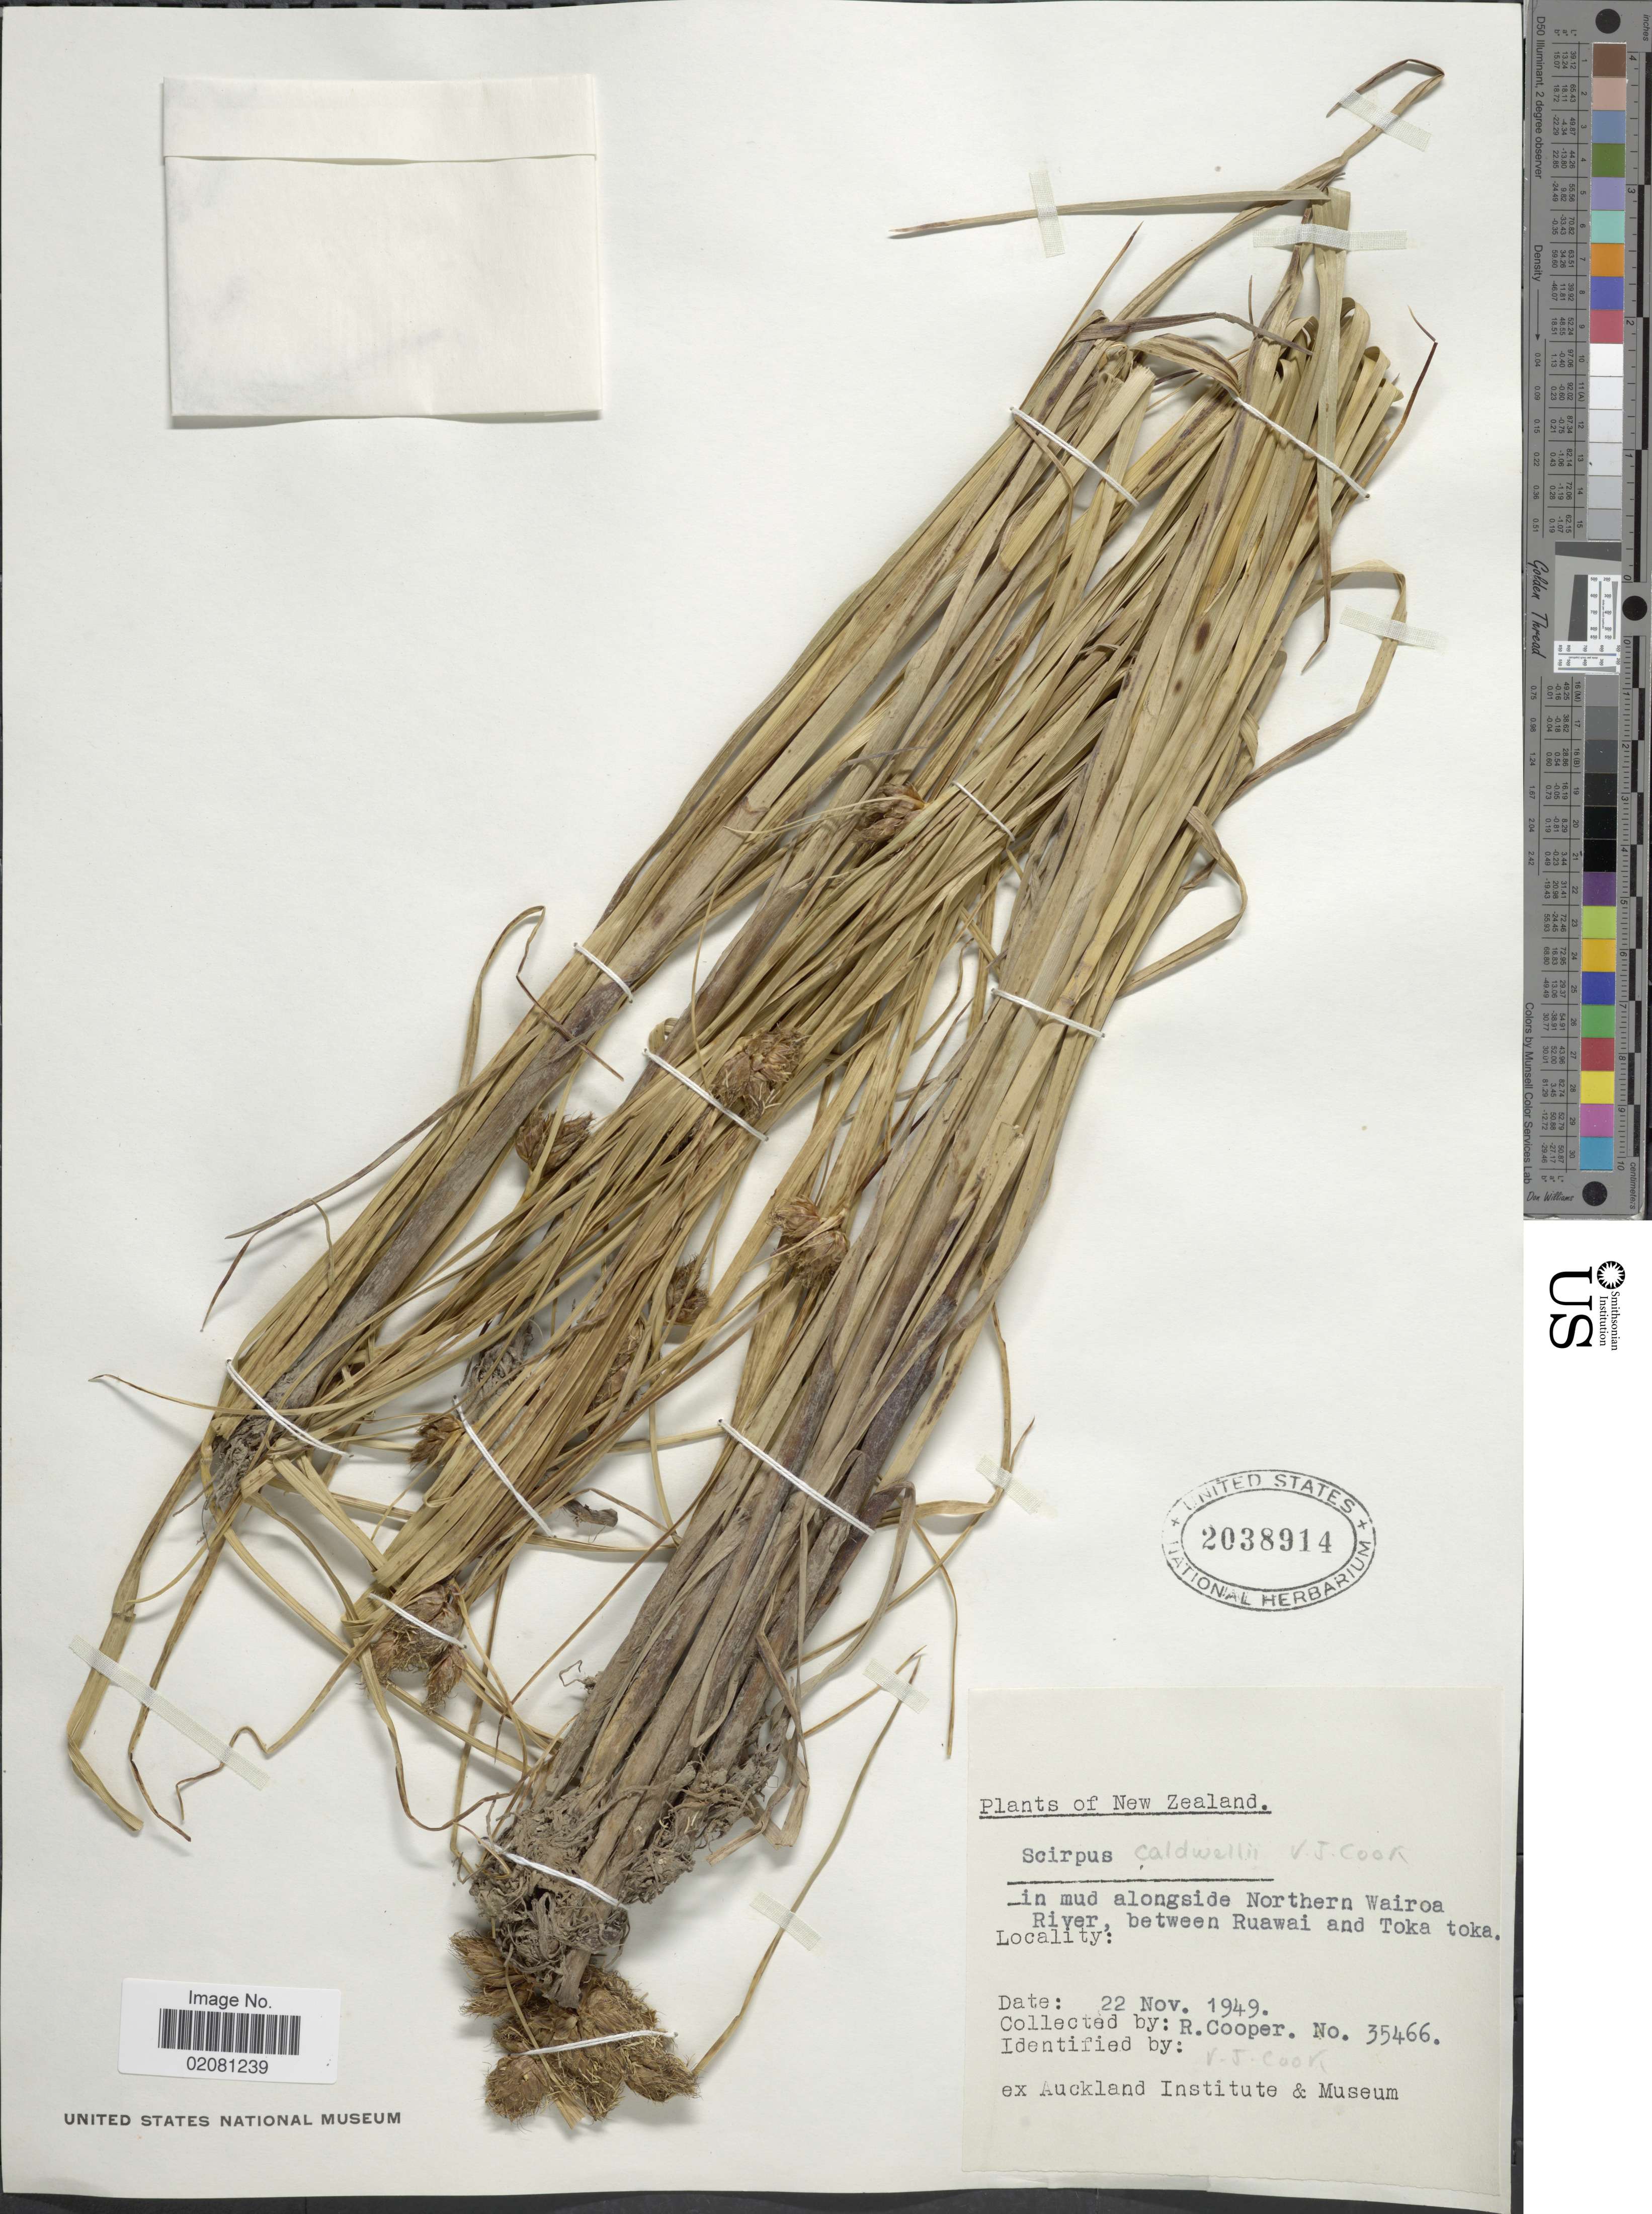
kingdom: Plantae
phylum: Tracheophyta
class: Liliopsida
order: Poales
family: Cyperaceae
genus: Bolboschoenus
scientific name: Bolboschoenus caldwellii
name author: (V.J. Cook) Soják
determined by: Strong, Mark T., (BOT), Smithsonian Institution - National Museum of Natural History (UNITED STATES)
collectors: R. Cooper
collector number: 35466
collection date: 1949-11-22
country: New Zealand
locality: In mud alongside Northern Wairoa River, between RRuawai and Toka toka.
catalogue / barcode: US 2038914